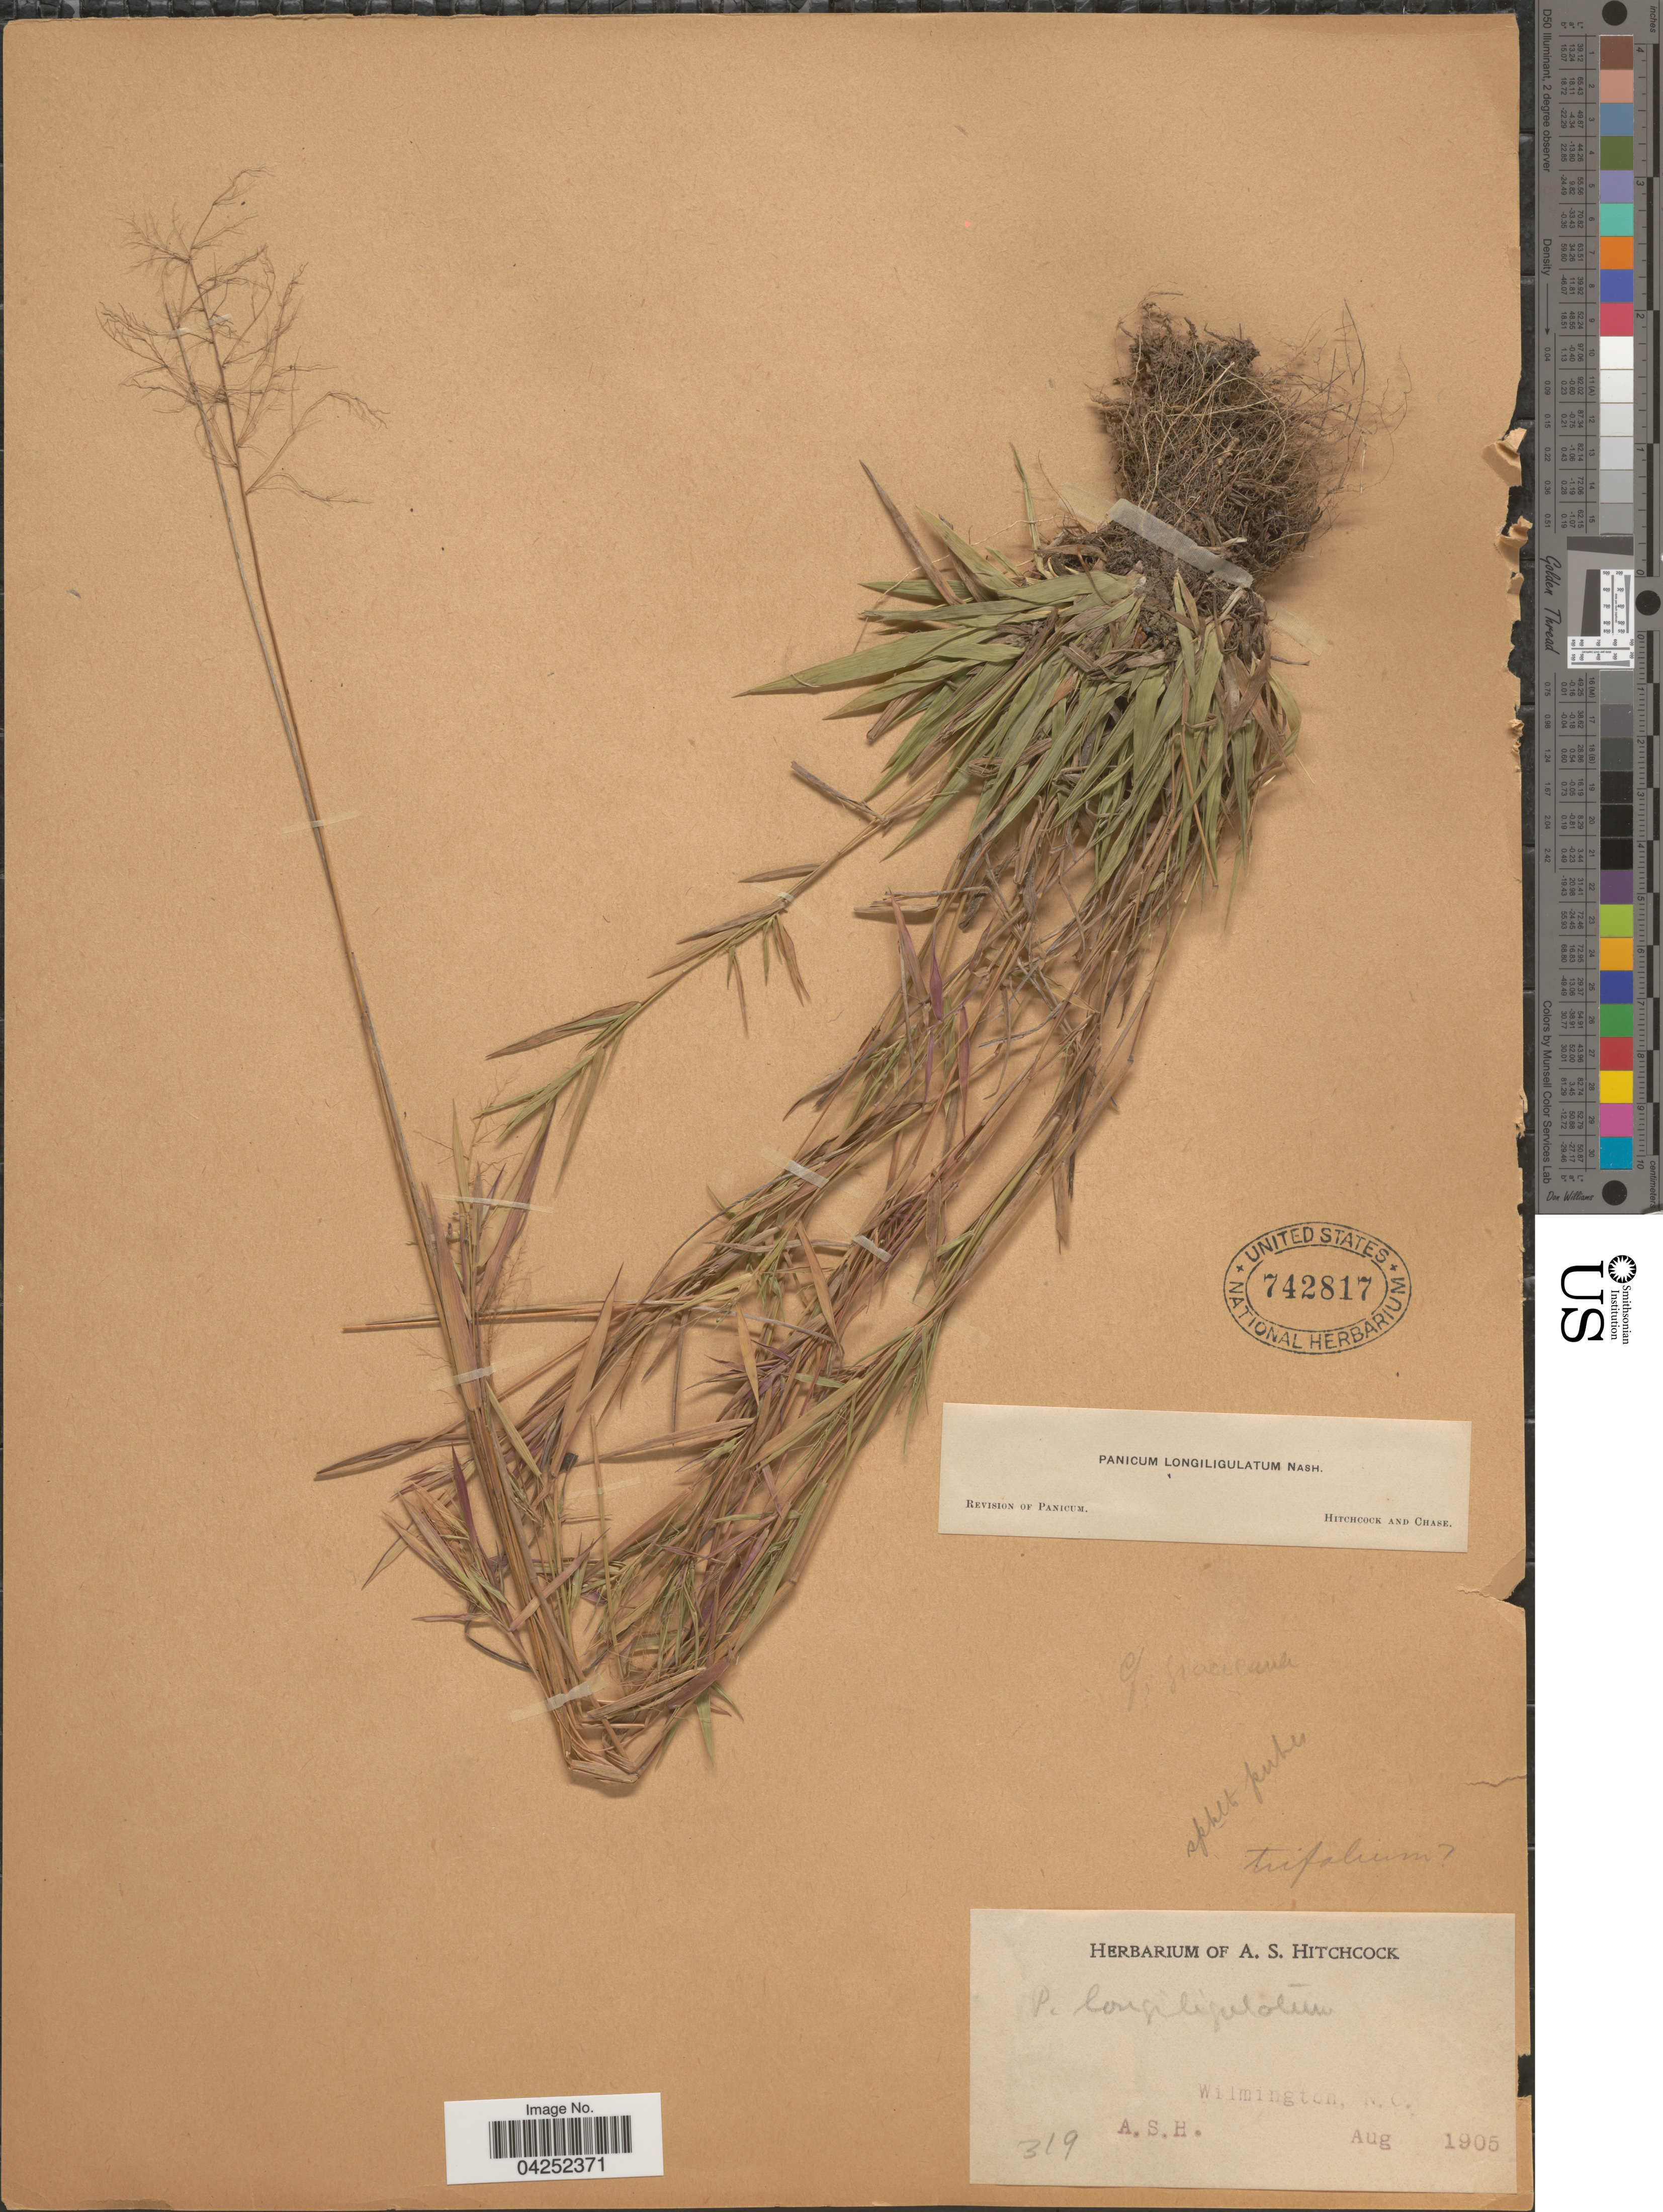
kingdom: Plantae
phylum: Tracheophyta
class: Liliopsida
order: Poales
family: Poaceae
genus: Dichanthelium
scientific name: Dichanthelium acuminatum var. longiligulatum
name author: (Nash) Gould & C.A. Clark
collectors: A. S. Hitchcock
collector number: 319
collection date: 1905-08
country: United States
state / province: North Carolina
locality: Wilmington.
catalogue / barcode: US 742817